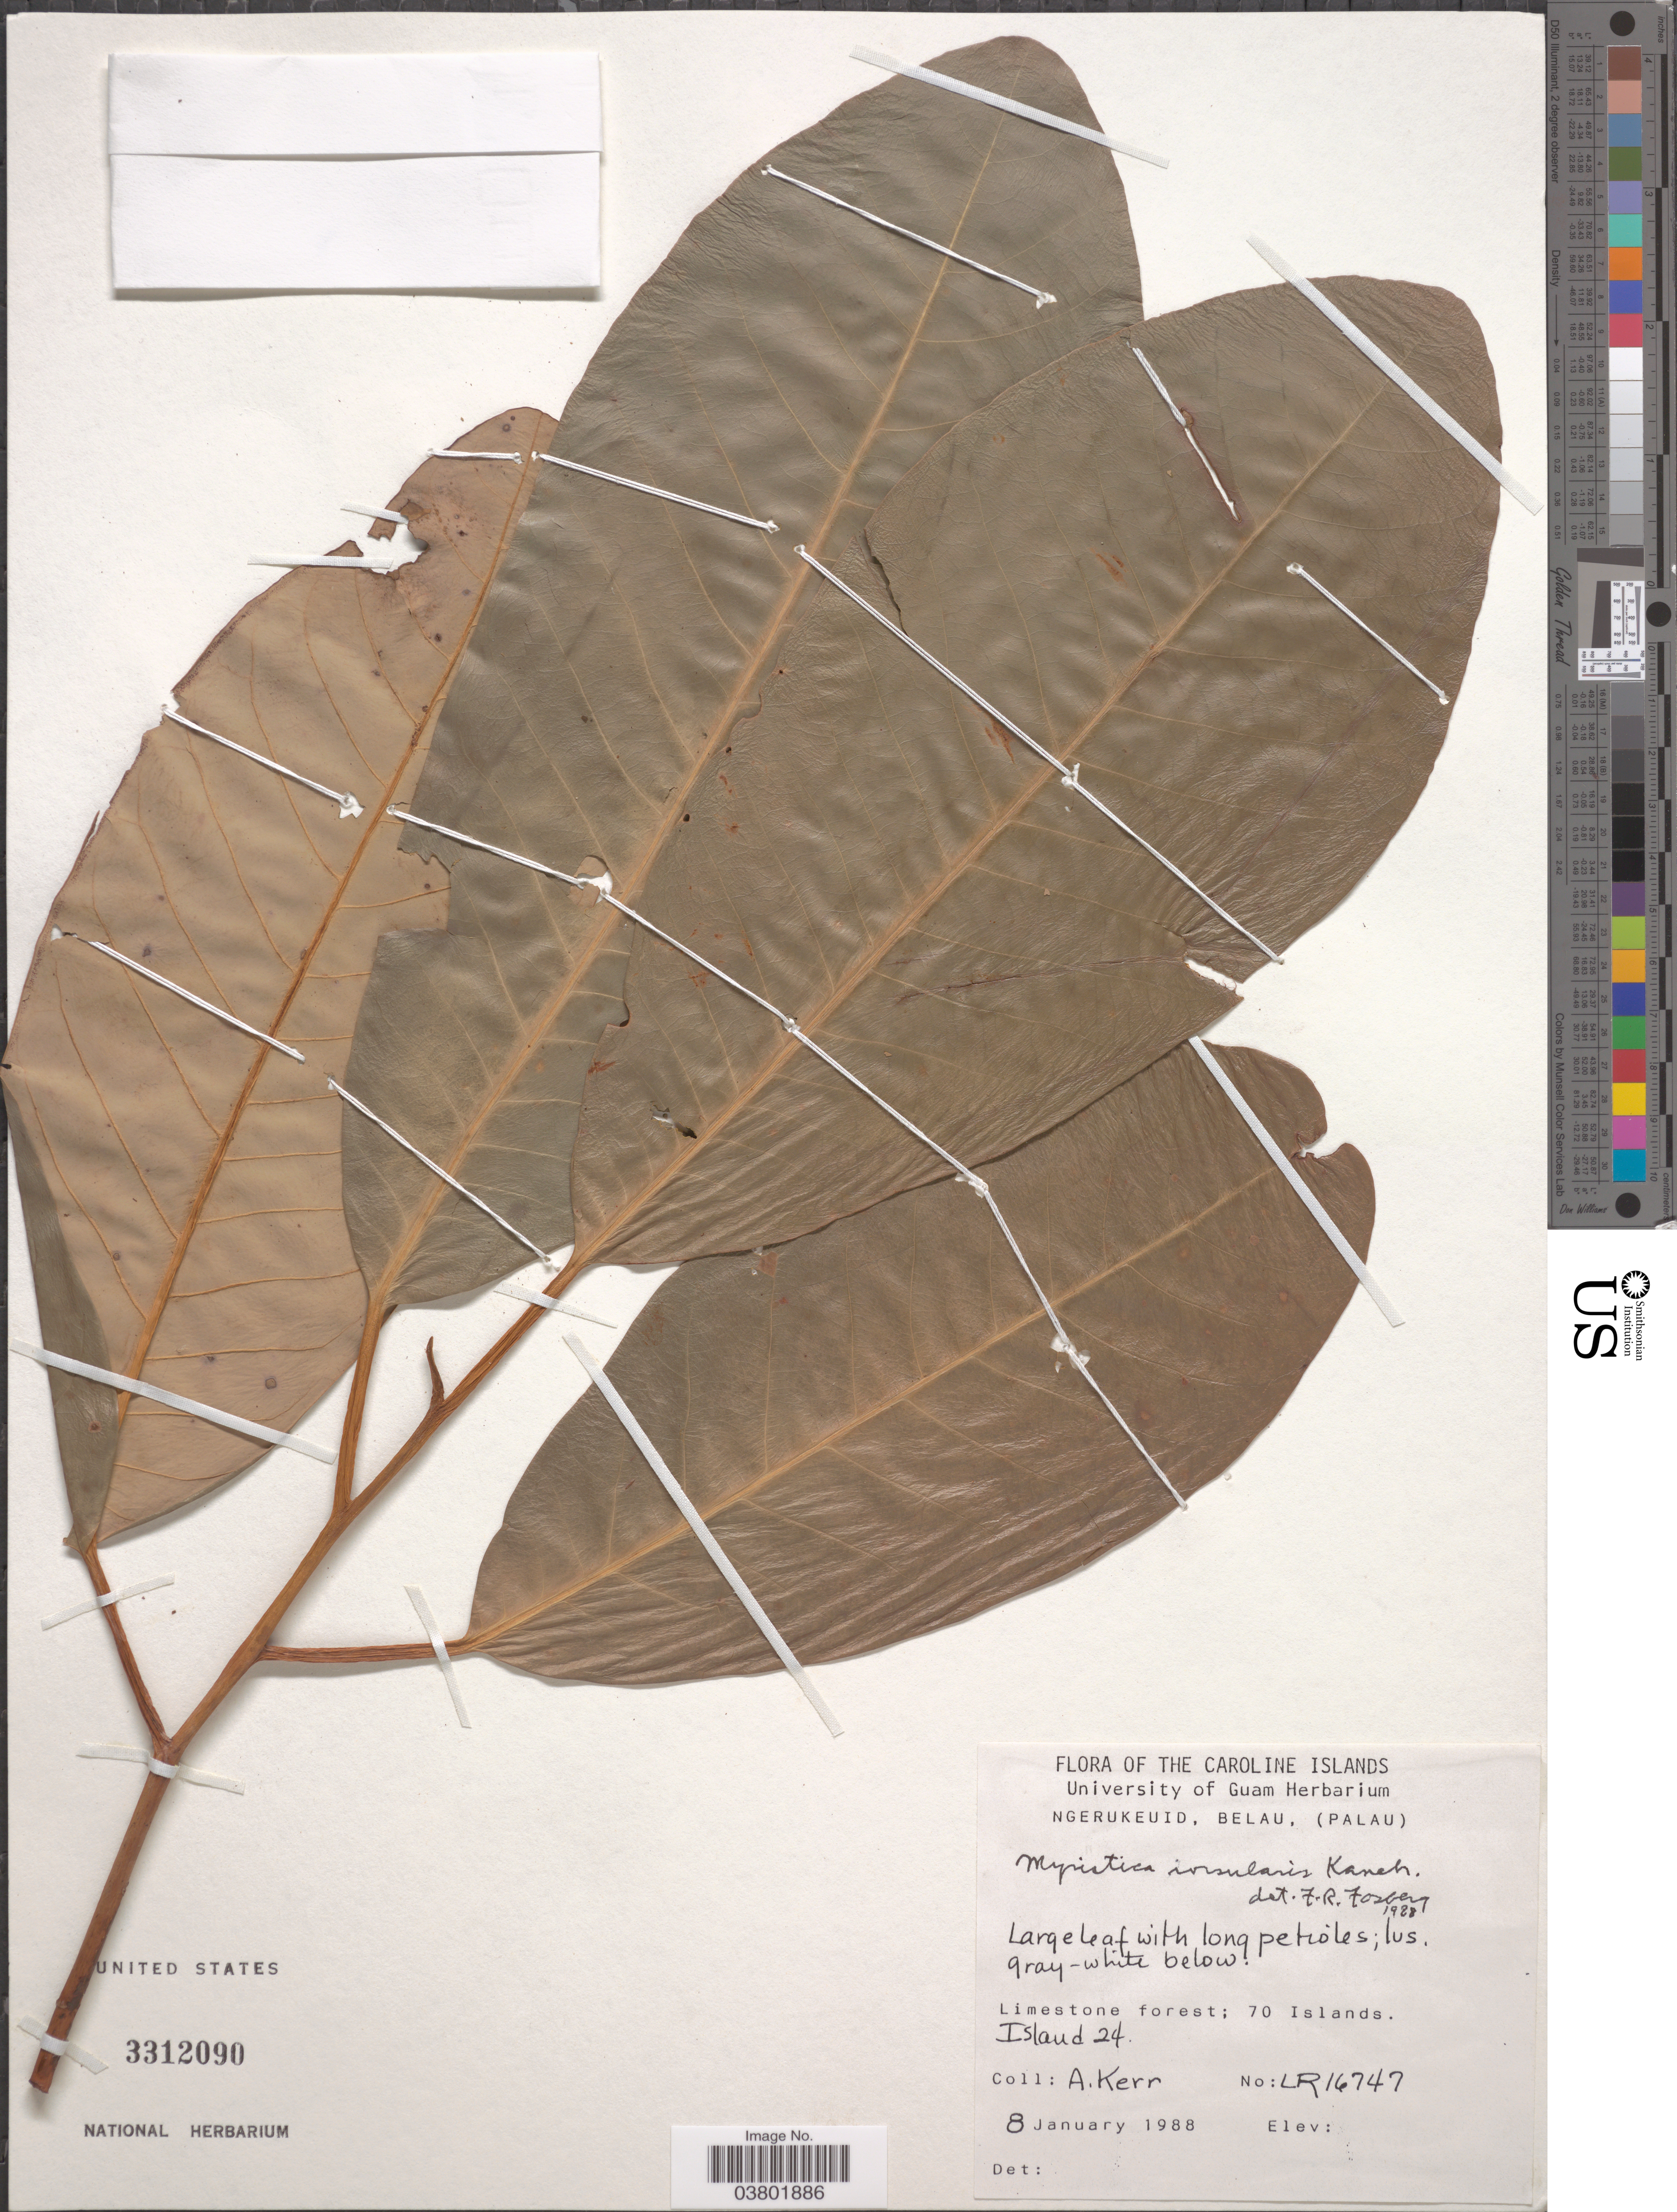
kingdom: Plantae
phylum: Tracheophyta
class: Magnoliopsida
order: Magnoliales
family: Myristicaceae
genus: Myristica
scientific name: Myristica insularis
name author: Kaneh.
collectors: A. Kerr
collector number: LR16747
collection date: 1988-01-08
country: Palau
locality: The Caroline Islands. Ngerukeuid, (Palau). 70 Islands. Island 24.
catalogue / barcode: US 3312090